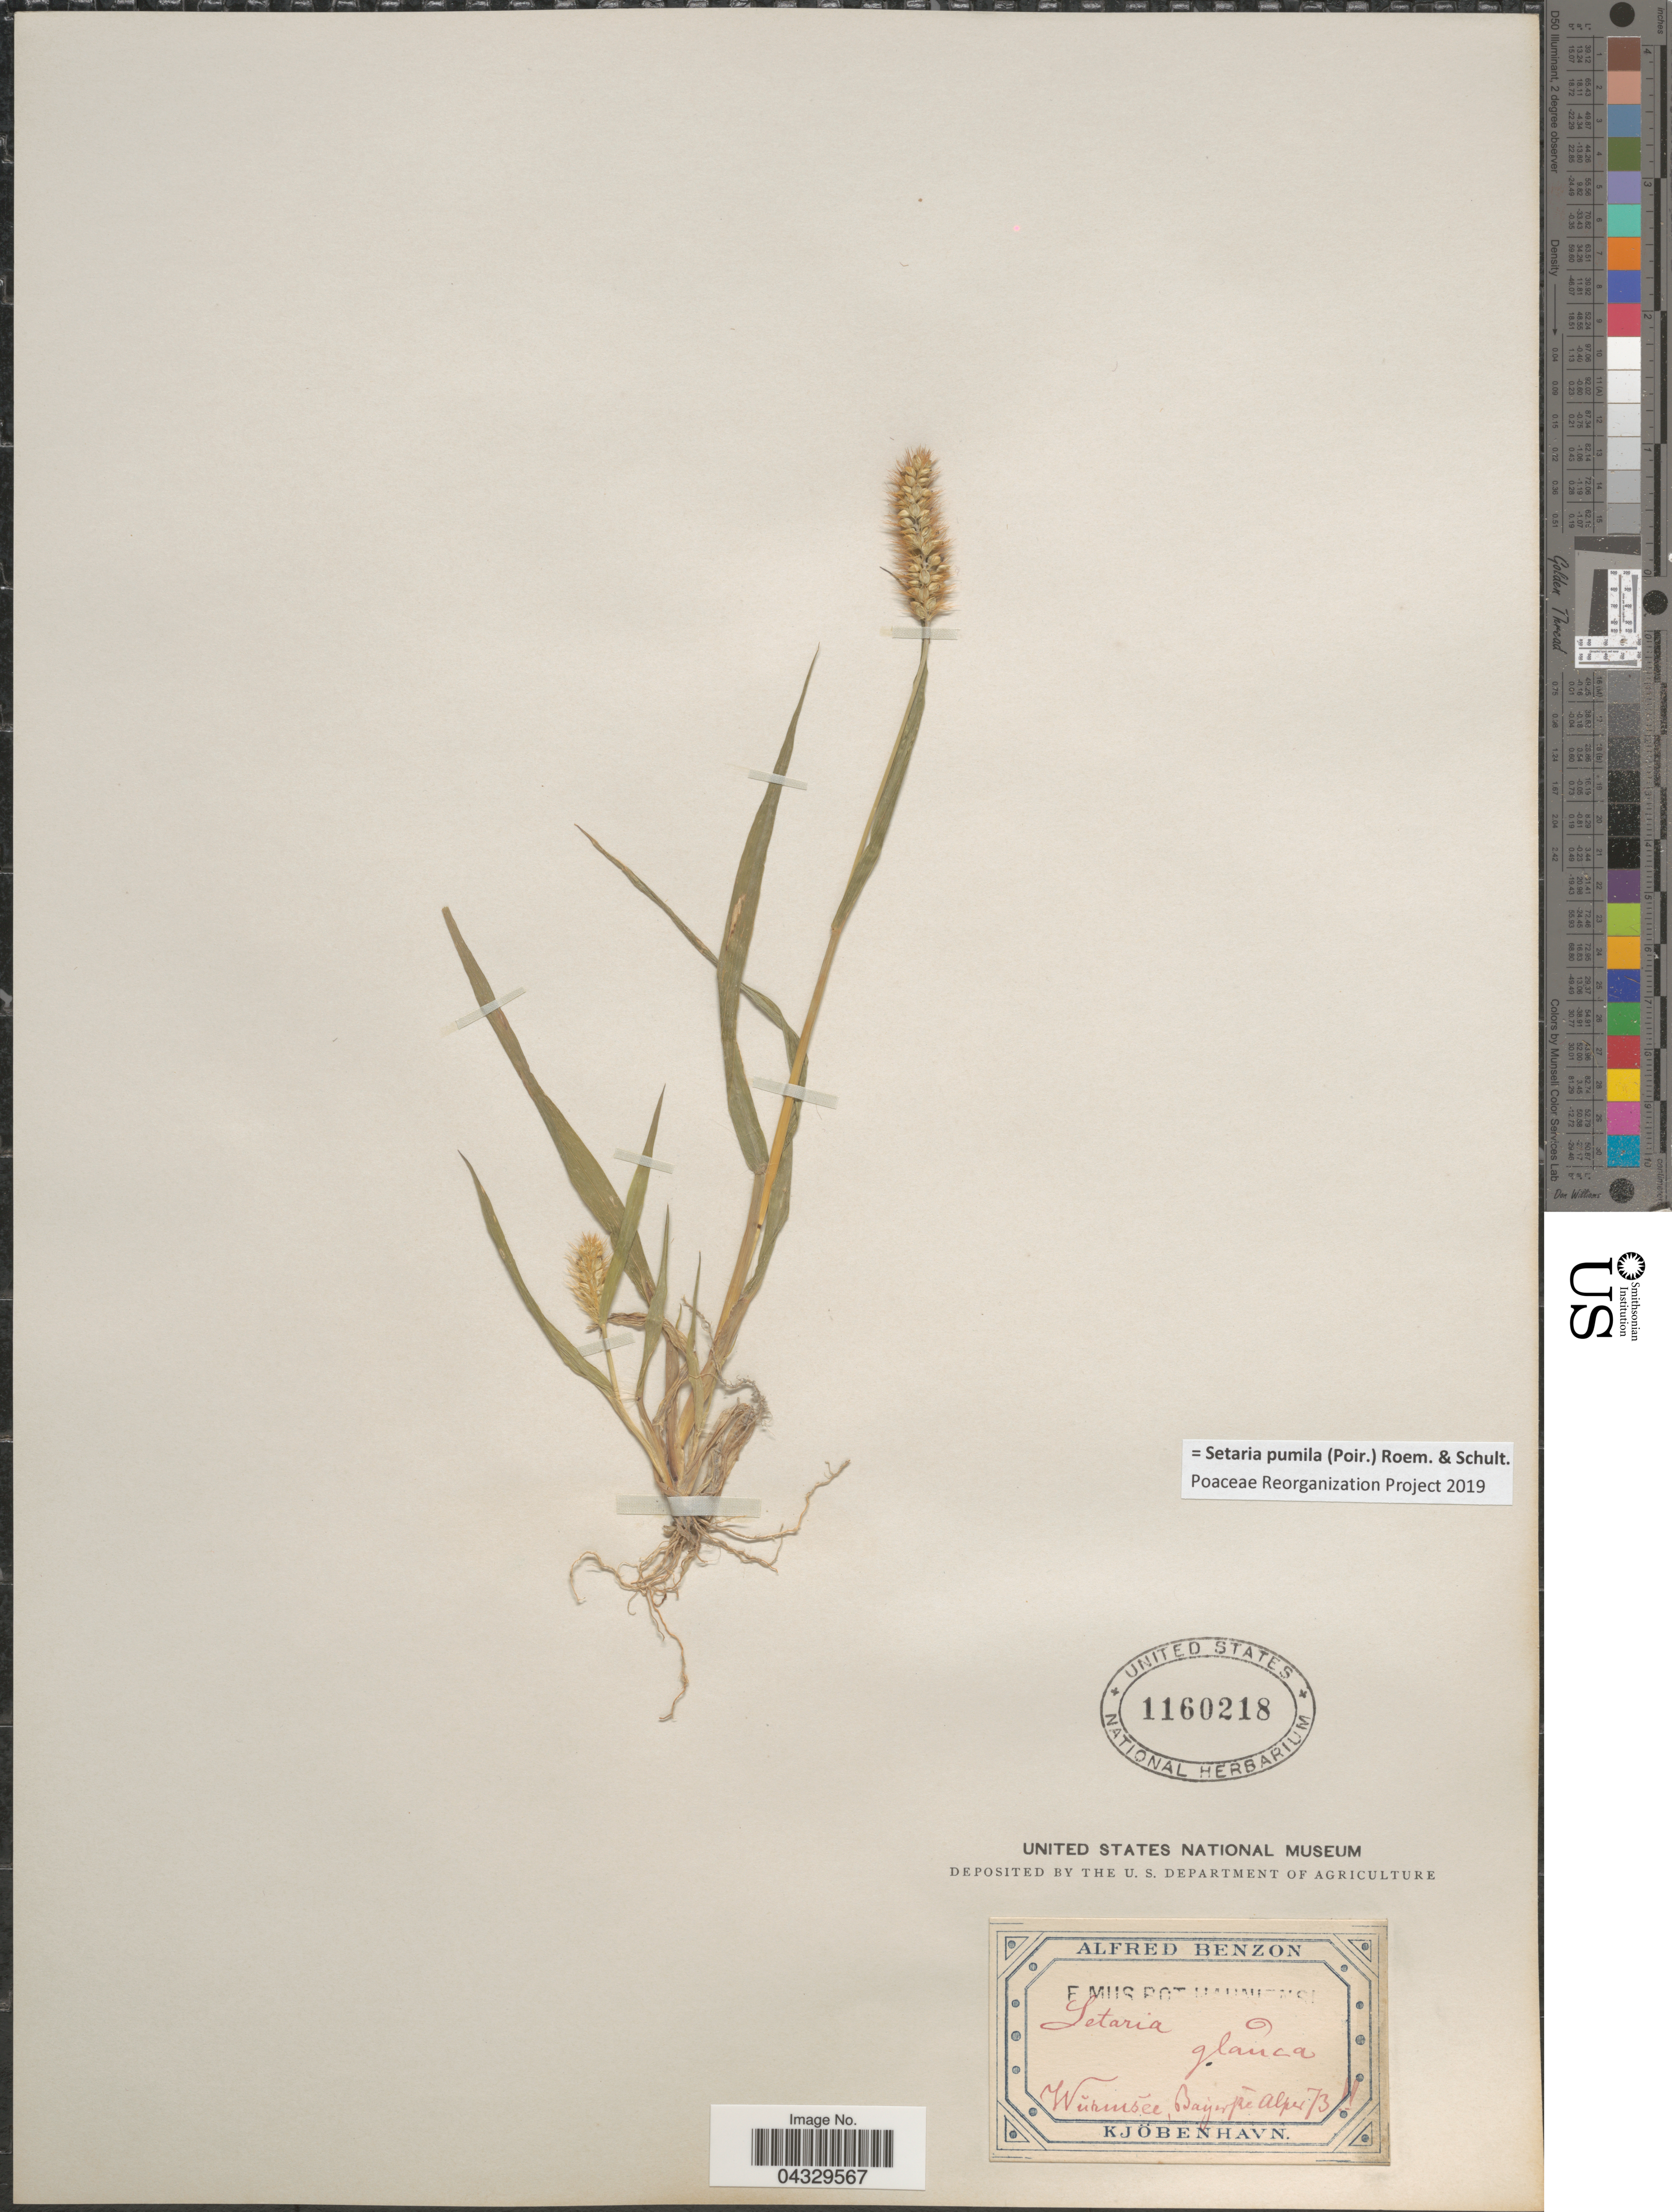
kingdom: Plantae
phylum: Tracheophyta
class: Liliopsida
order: Poales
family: Poaceae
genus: Setaria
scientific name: Setaria pumila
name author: (Poir.) Roem. & Schult.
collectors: A. Benzon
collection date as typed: Transcribed d/m/y: //73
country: Germany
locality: Wurmsee, Bayern ze Alpen.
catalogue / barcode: US 1160218